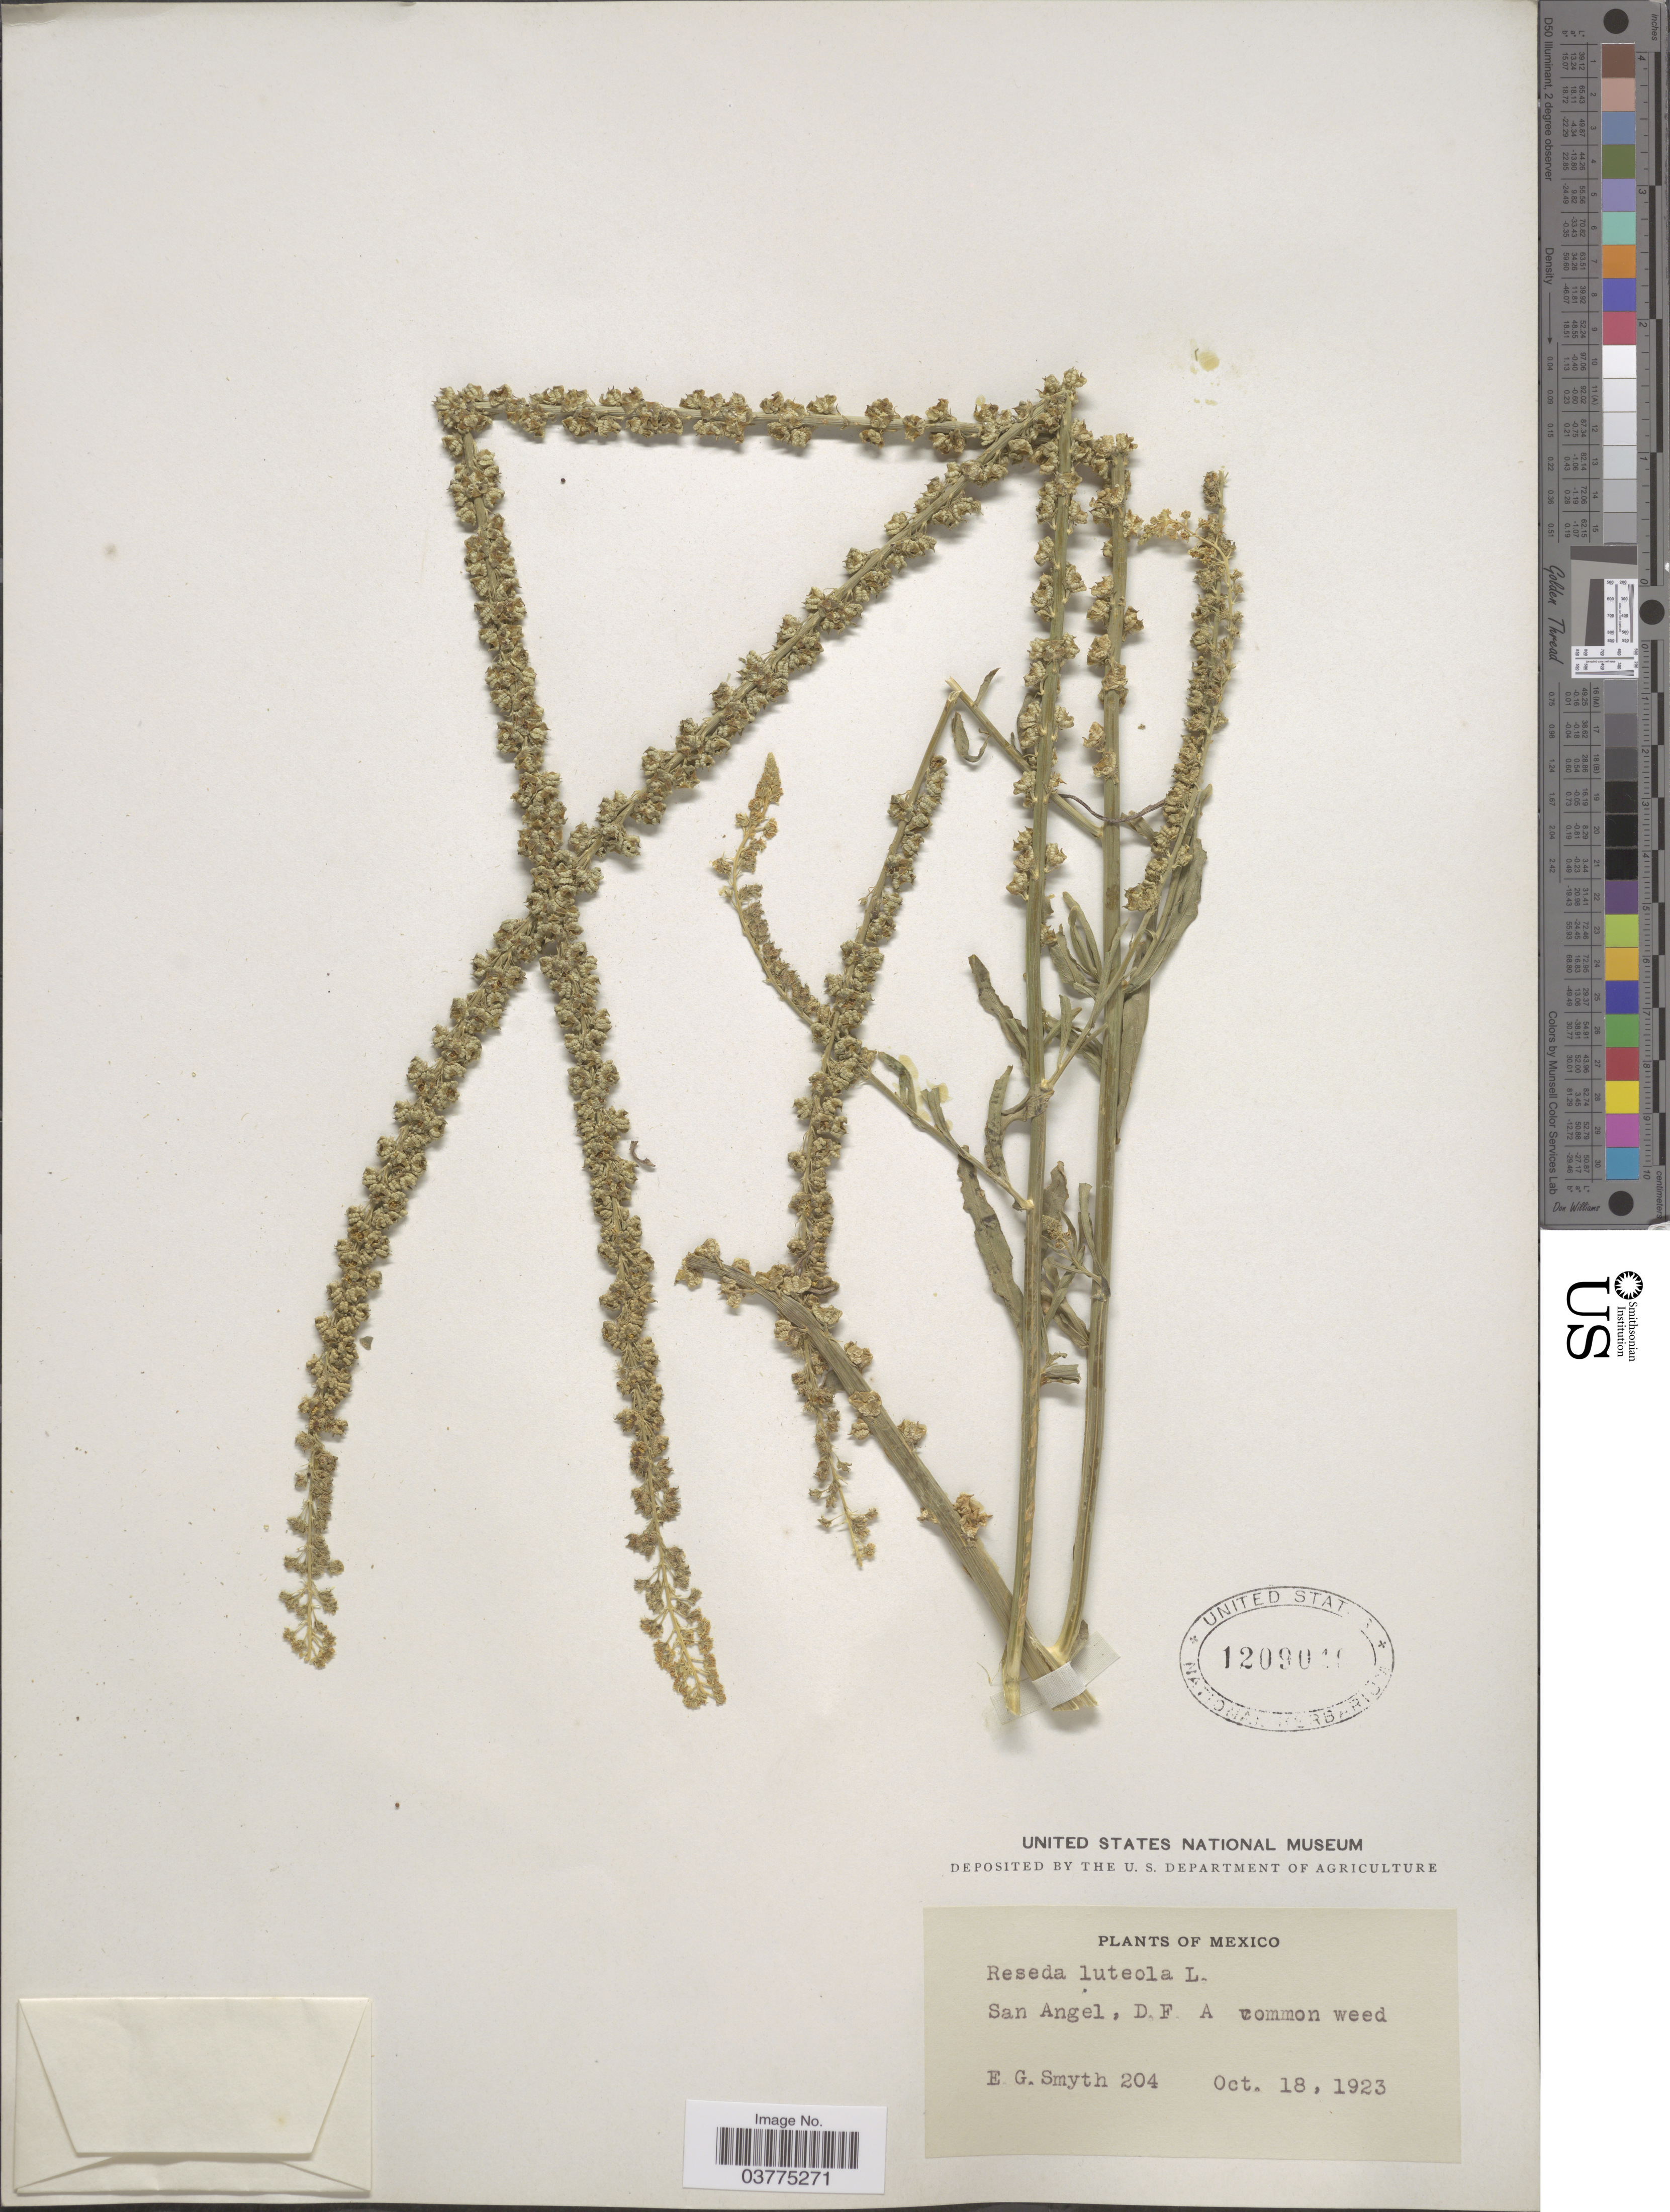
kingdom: Plantae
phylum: Tracheophyta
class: Magnoliopsida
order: Brassicales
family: Resedaceae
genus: Reseda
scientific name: Reseda luteola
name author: L.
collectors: E. Smyth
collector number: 204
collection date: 1923-10-18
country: Mexico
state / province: Distrito Federal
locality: San Angel, D.F.